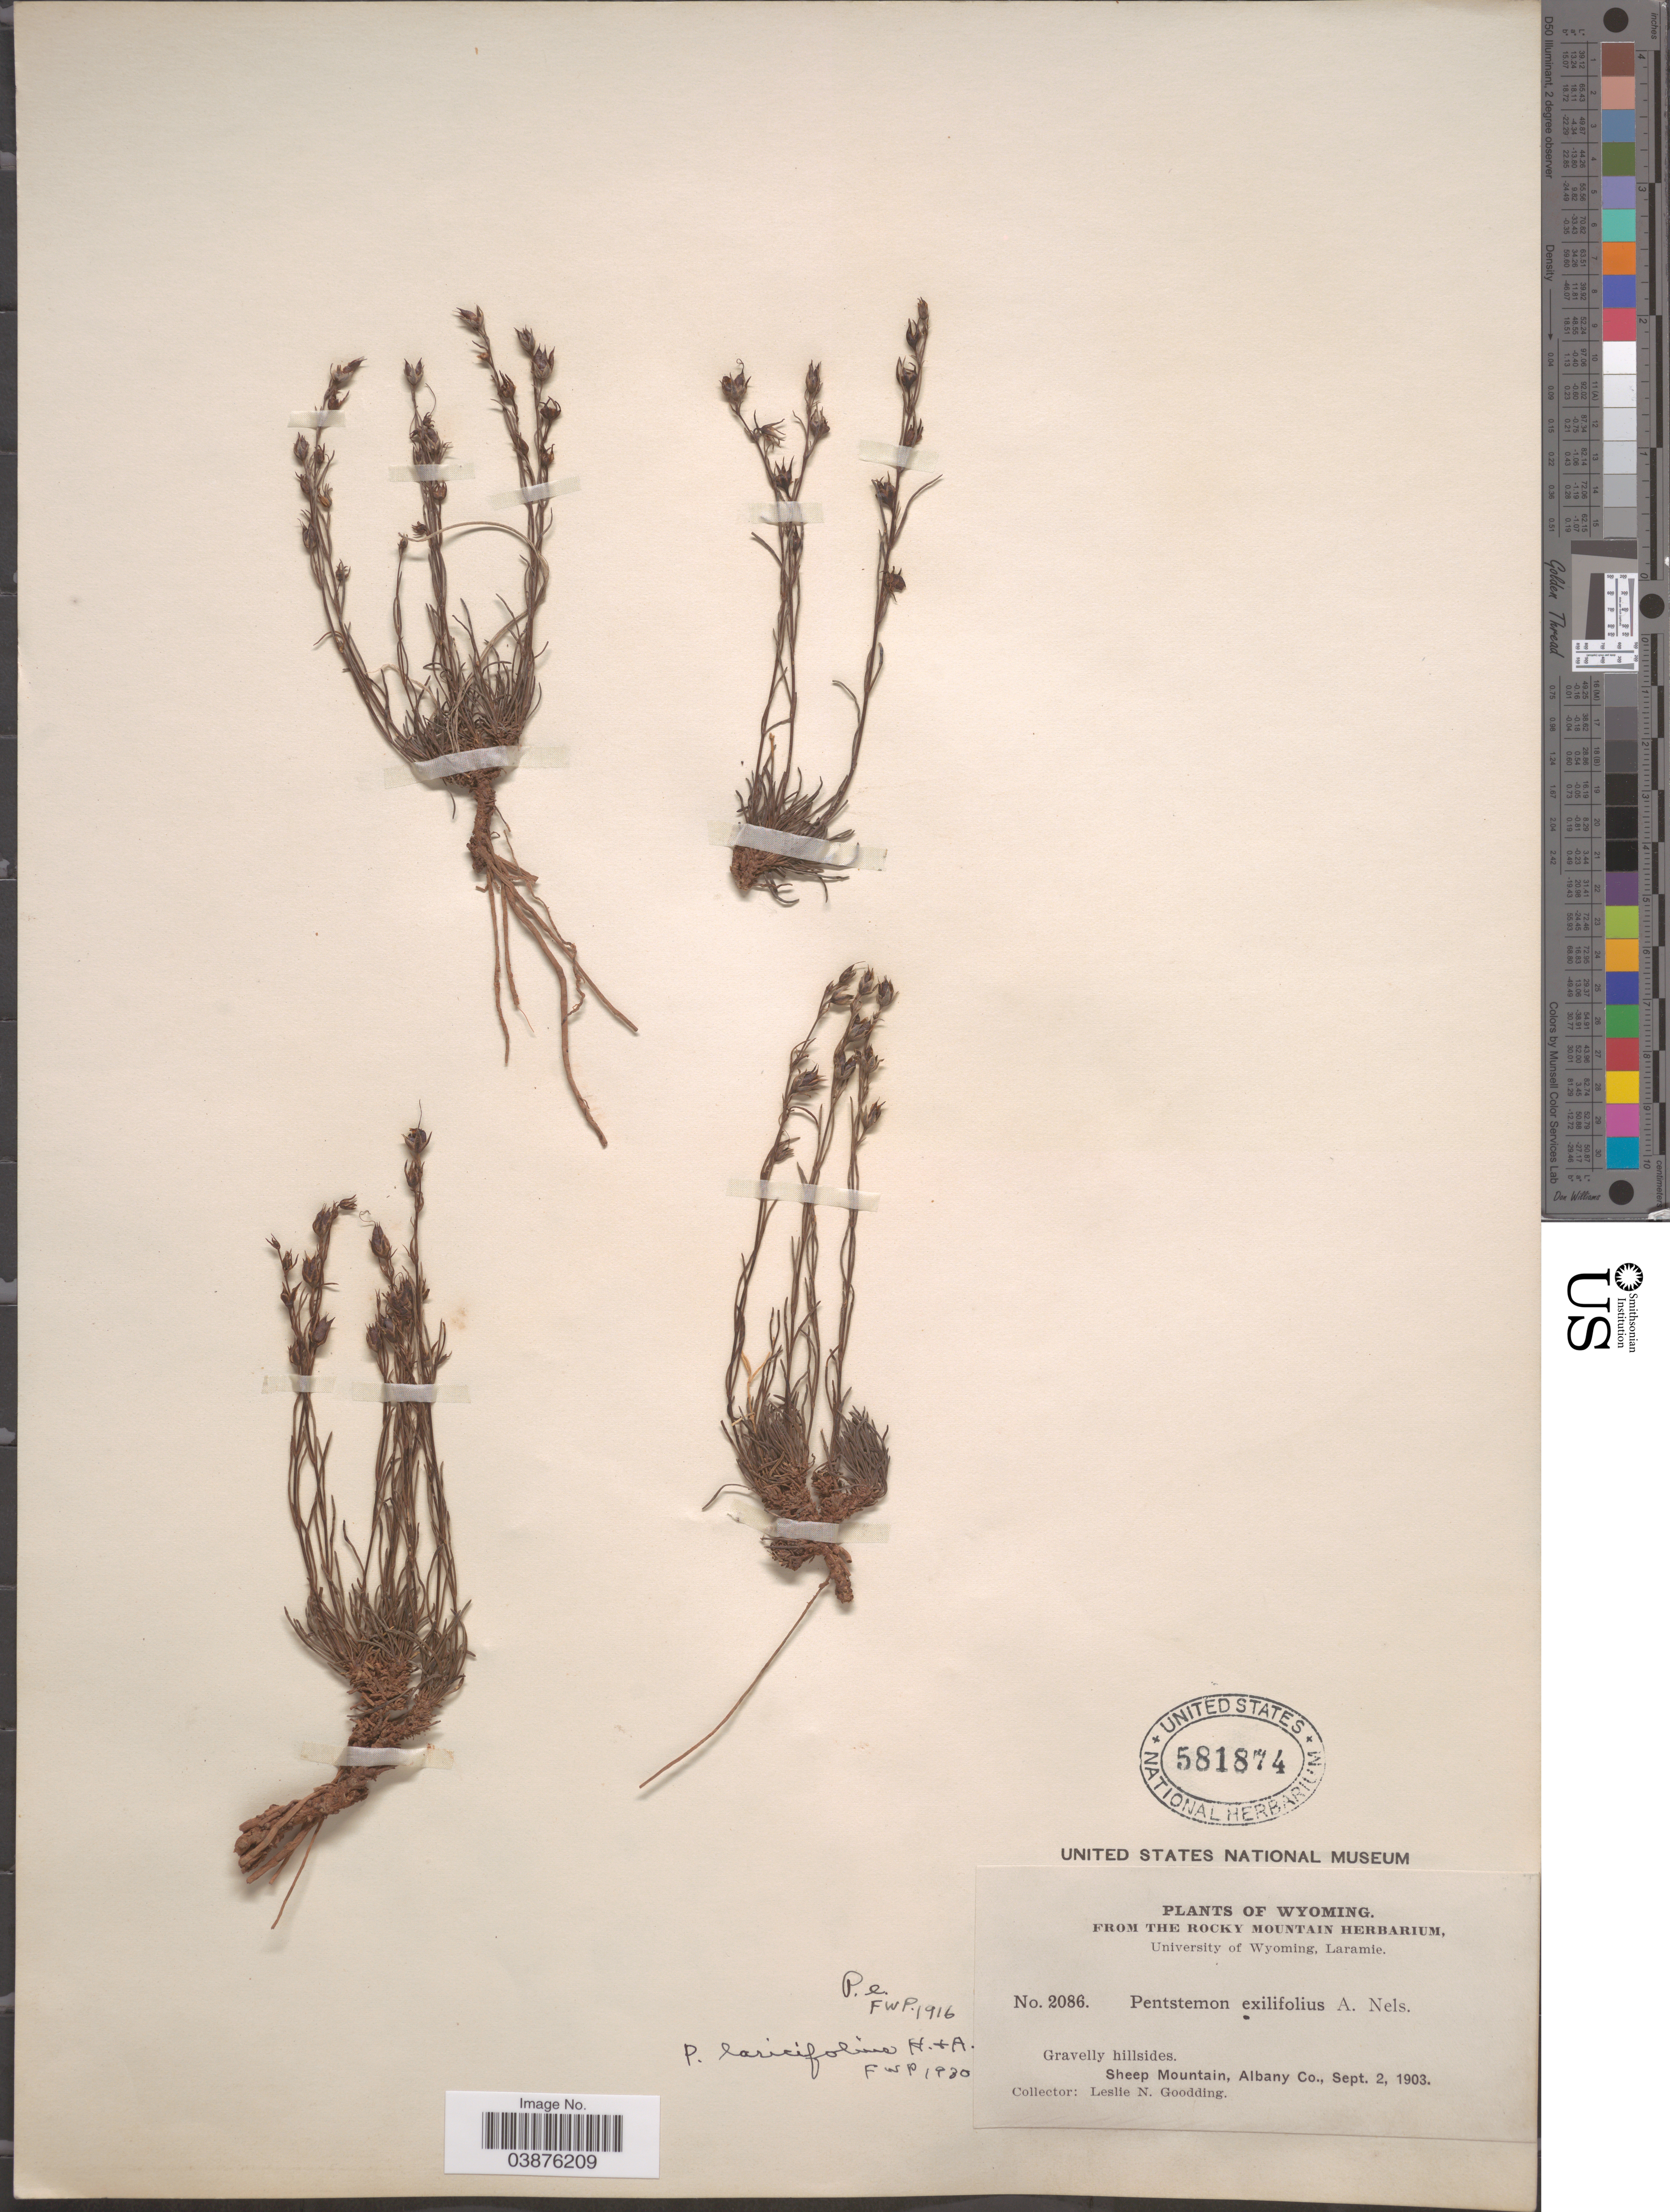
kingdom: Plantae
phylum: Tracheophyta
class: Magnoliopsida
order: Lamiales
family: Plantaginaceae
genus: Penstemon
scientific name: Penstemon laricifolius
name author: Hook. & Arn.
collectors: L. N. Goodding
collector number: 2086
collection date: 1903-09-02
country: United States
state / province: Wyoming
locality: Sheep Mountain, Albany Co.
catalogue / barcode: US 581874